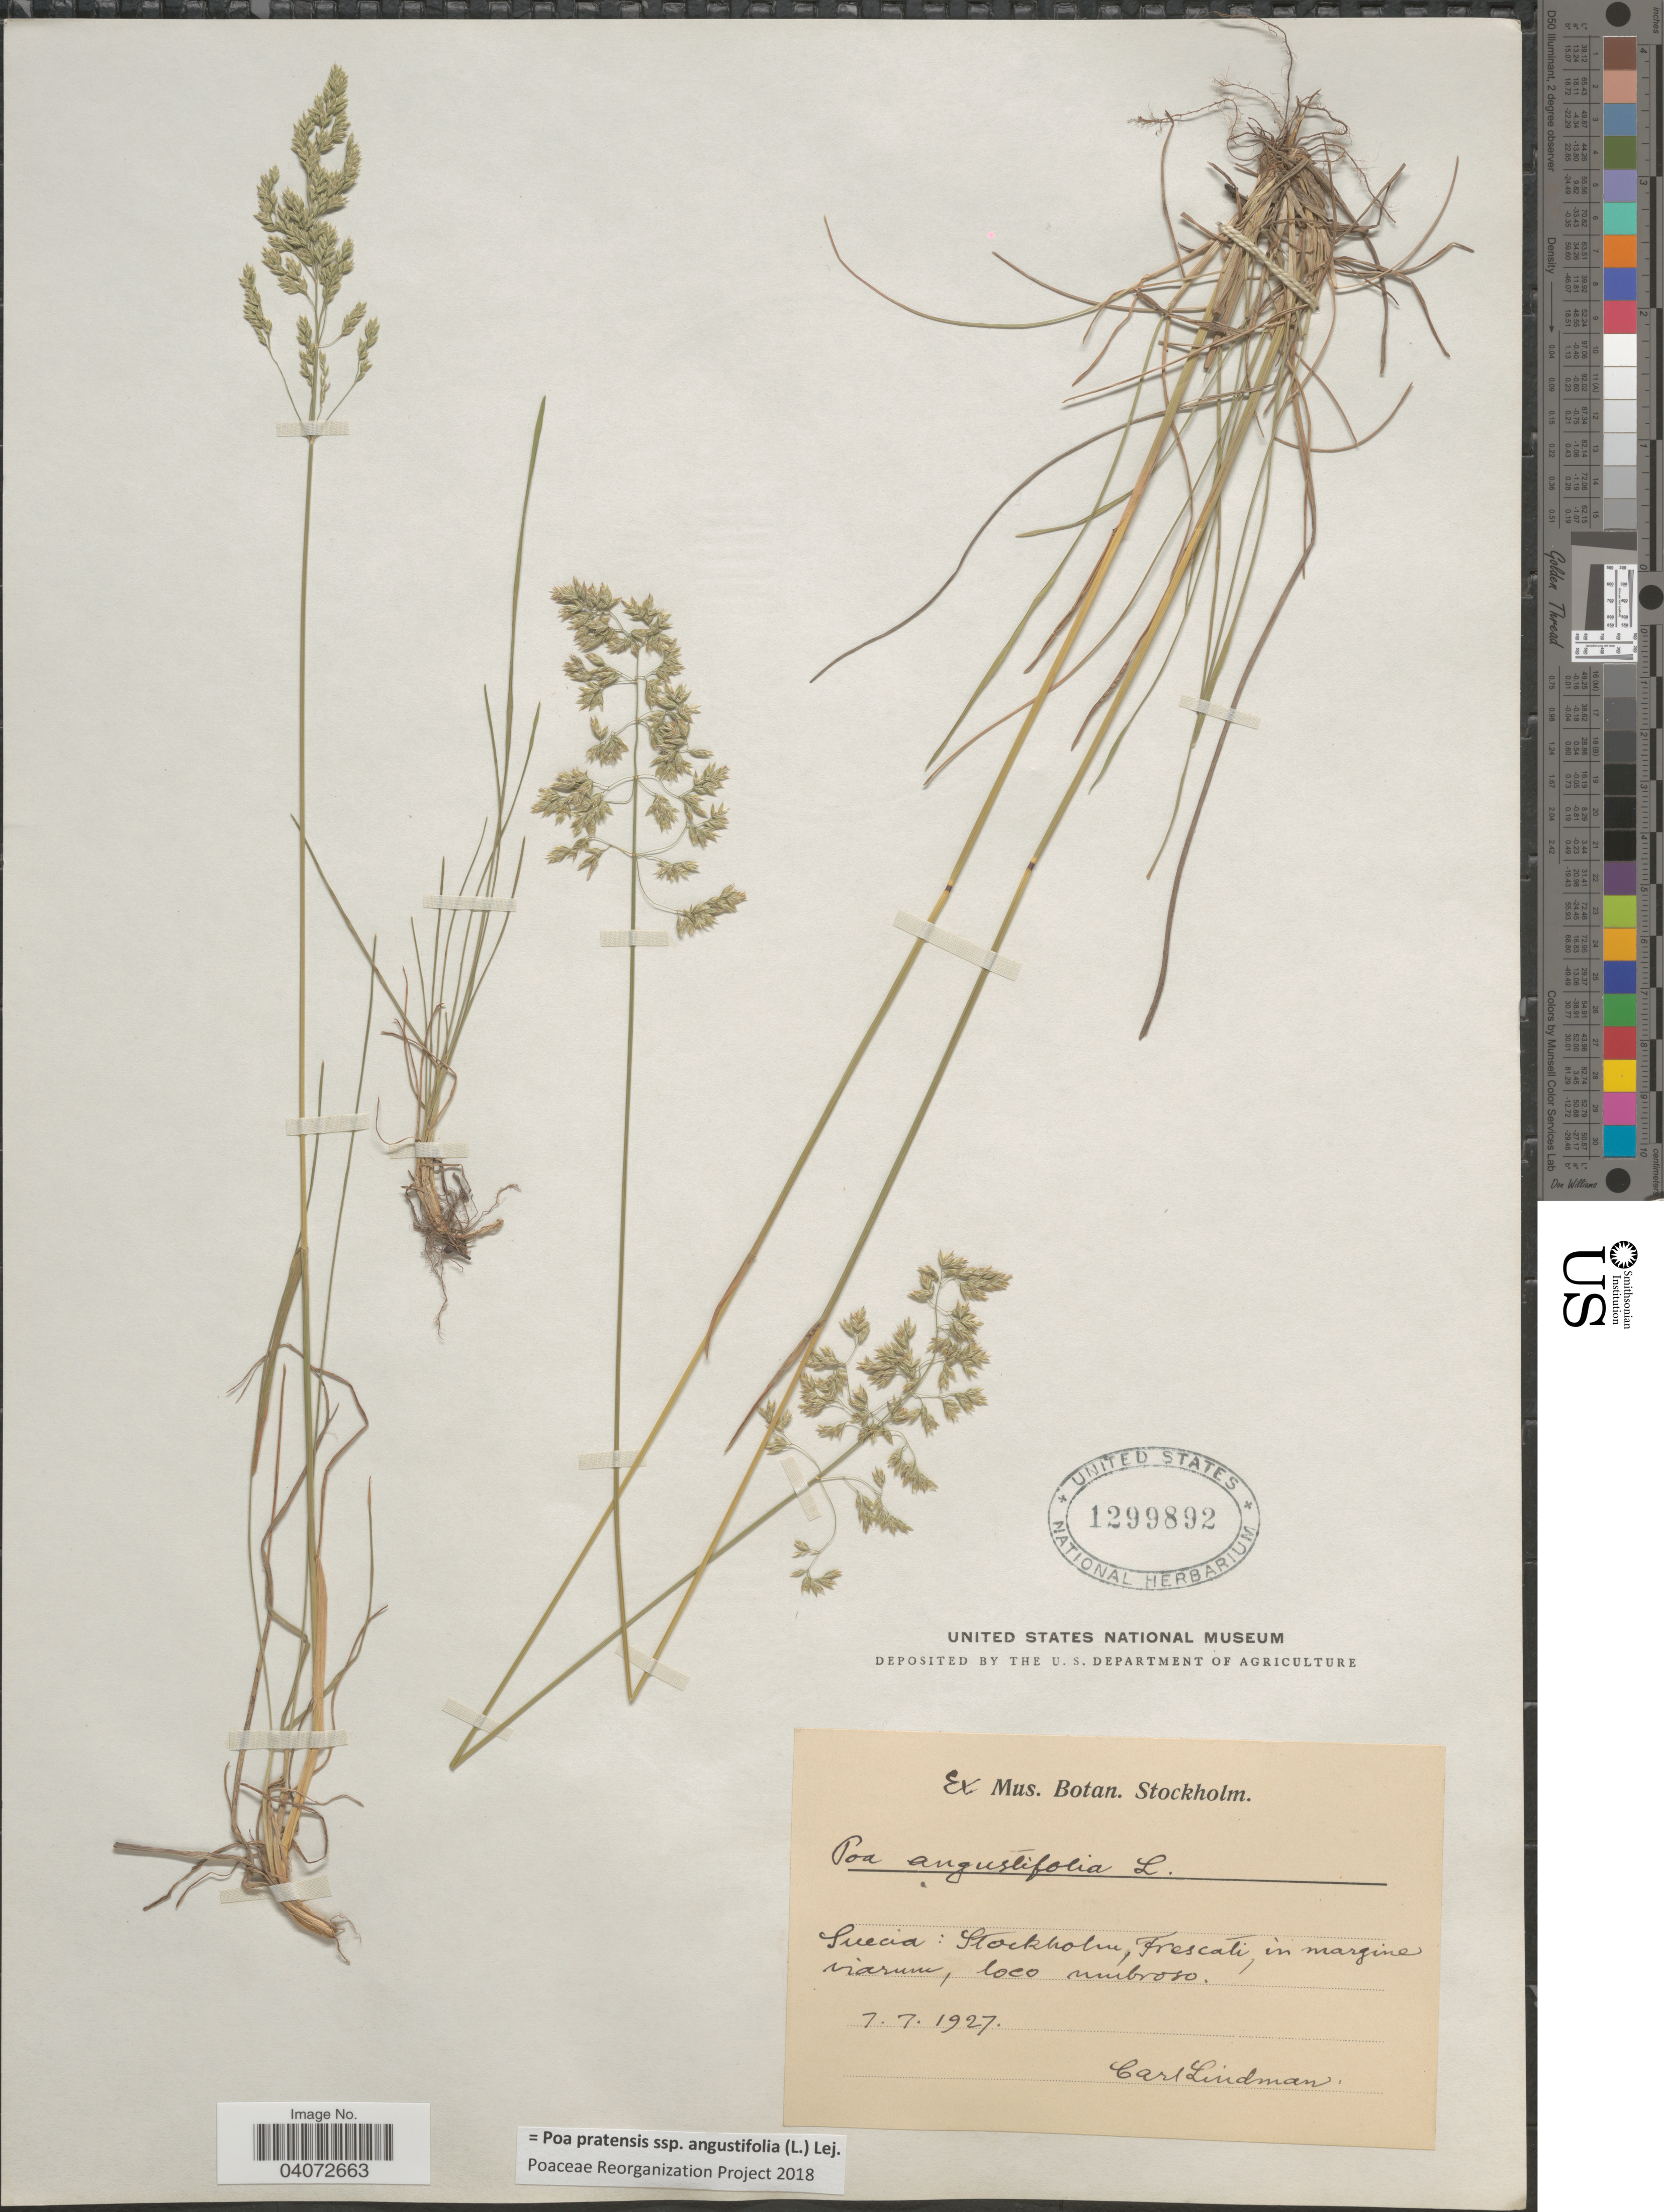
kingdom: Plantae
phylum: Tracheophyta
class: Liliopsida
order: Poales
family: Poaceae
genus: Poa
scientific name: Poa pratensis subsp. angustifolia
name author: (L.) Lej.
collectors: C. A. M. Lindman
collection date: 1927-07-07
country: Sweden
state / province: Stockholm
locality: Suecia: Frescati, in margine viarum, loco umbroso.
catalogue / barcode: US 1299892